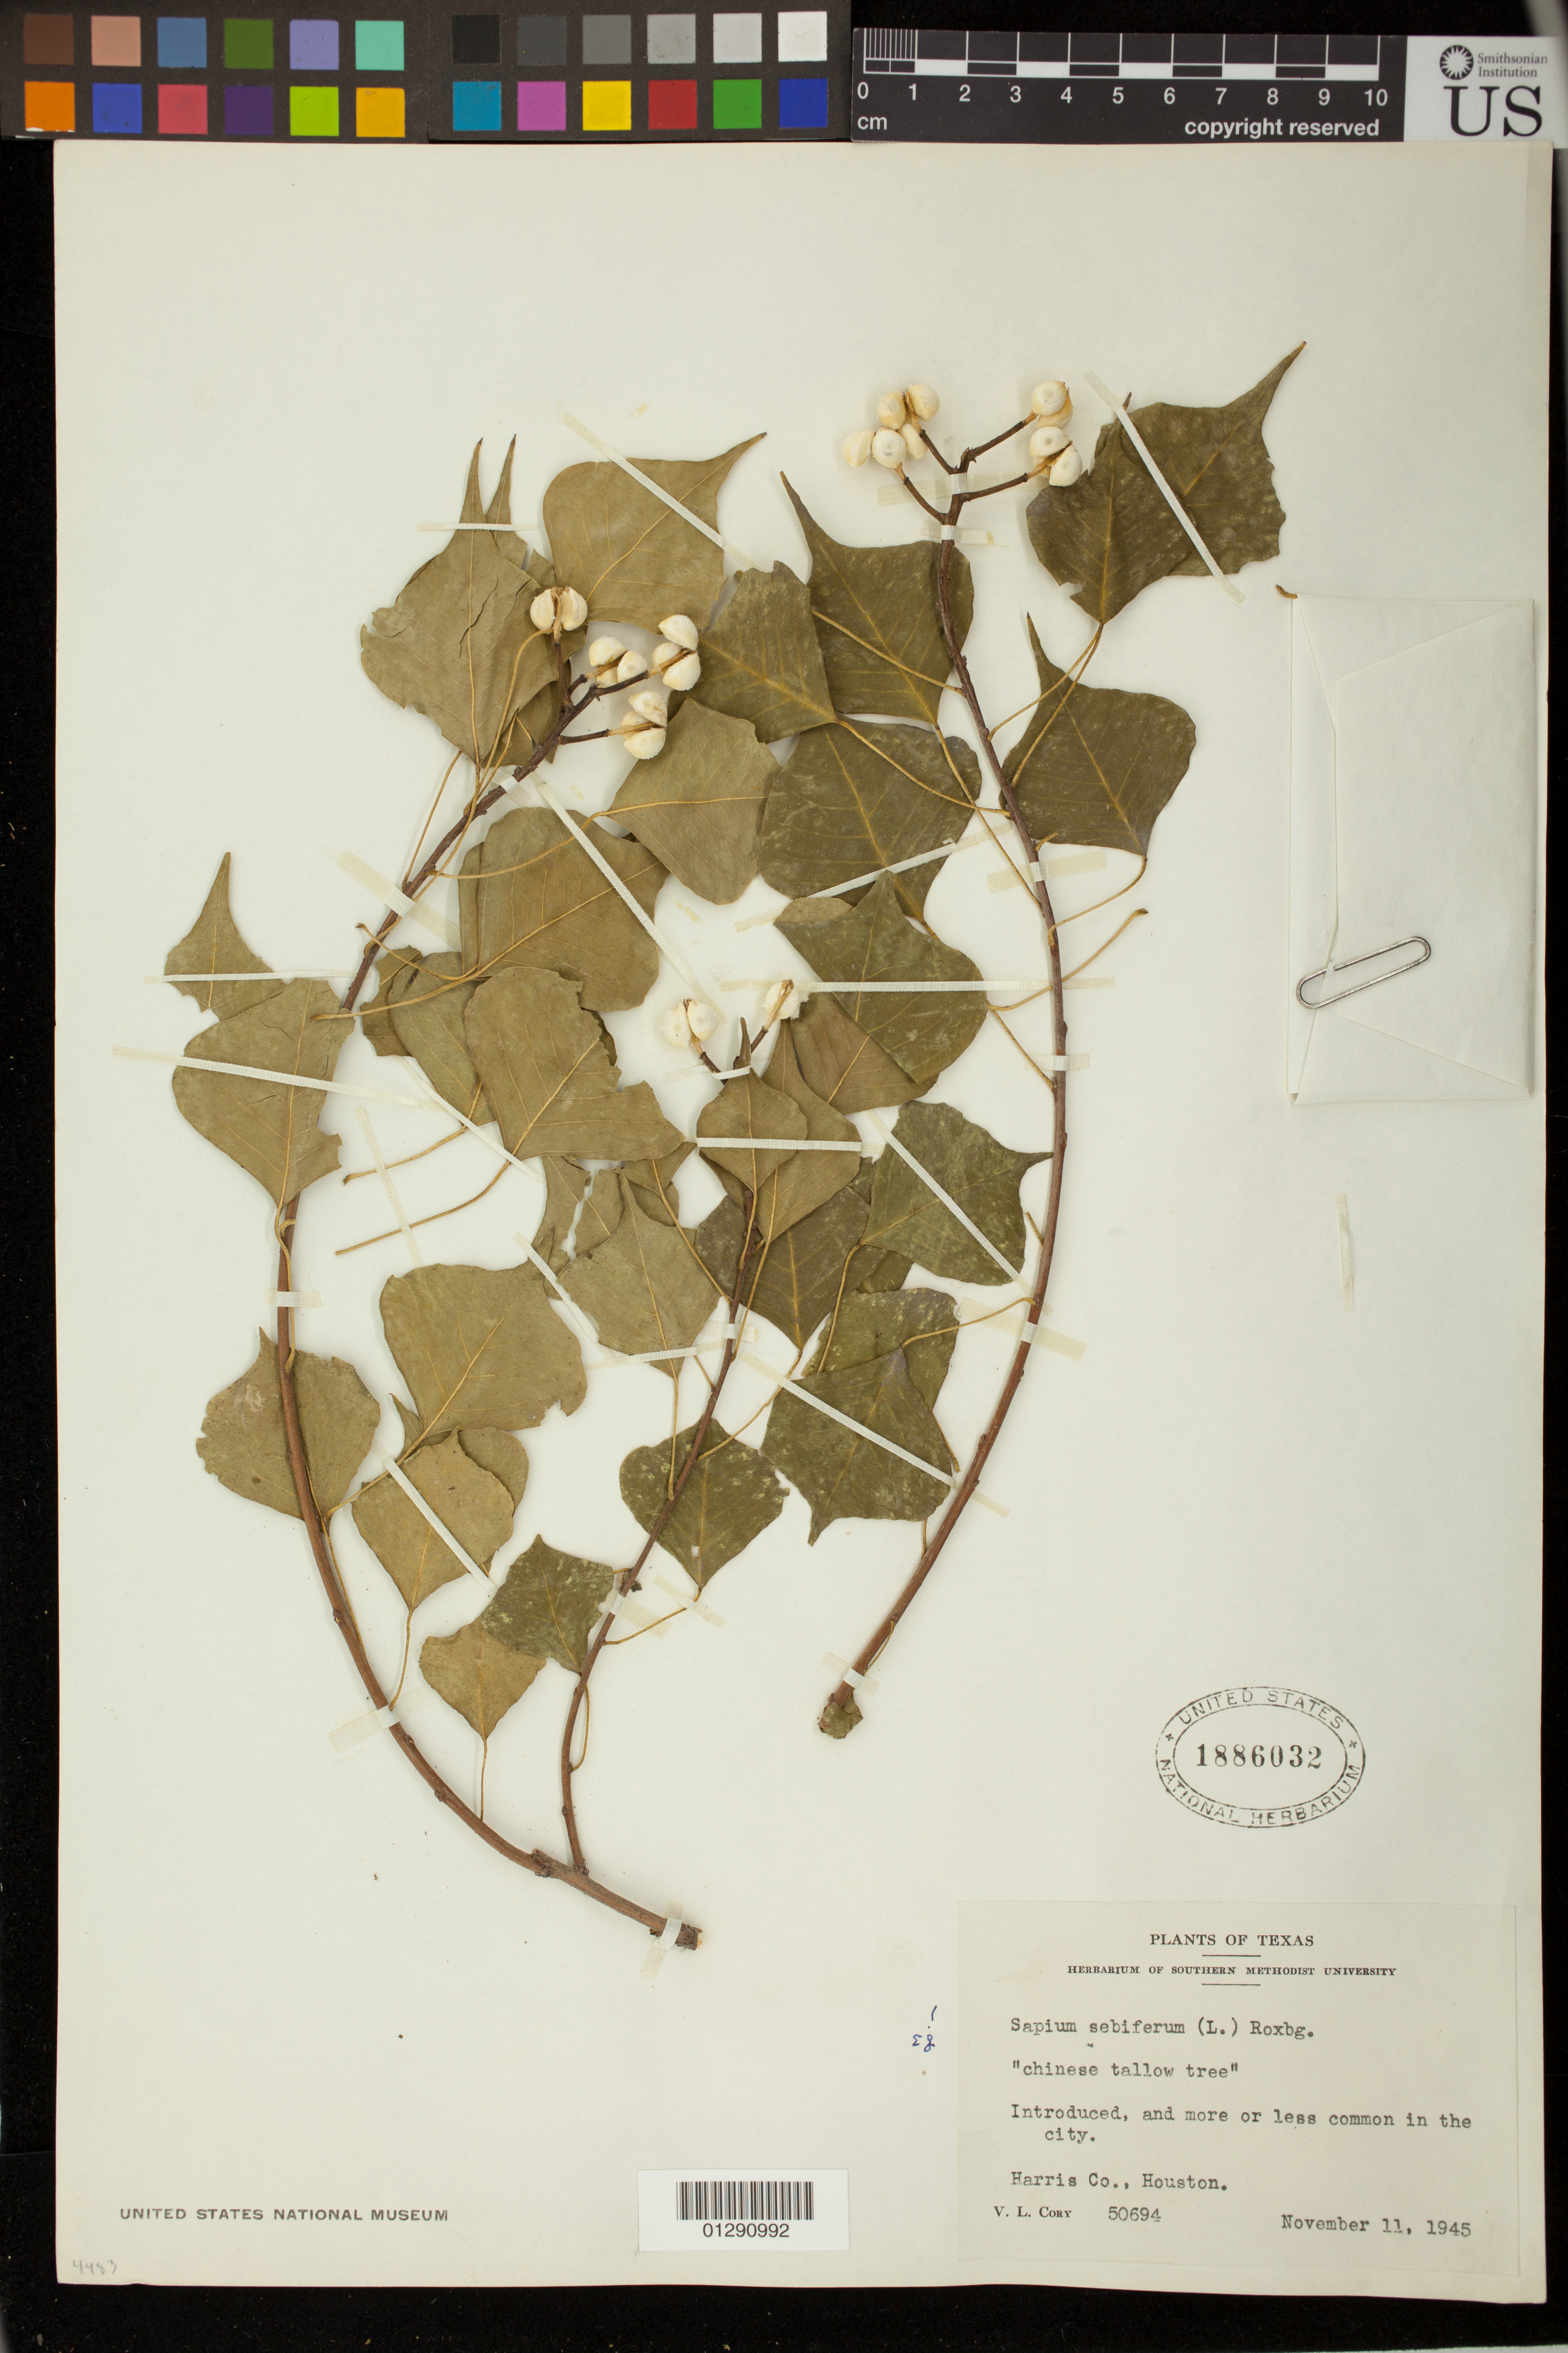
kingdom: Plantae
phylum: Tracheophyta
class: Magnoliopsida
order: Malpighiales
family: Euphorbiaceae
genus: Sapium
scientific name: Sapium sebiferum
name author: (L.) Roxb.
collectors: V. Cory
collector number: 50694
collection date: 1945-11-11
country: United States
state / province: Texas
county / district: Harris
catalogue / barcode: US 1886032